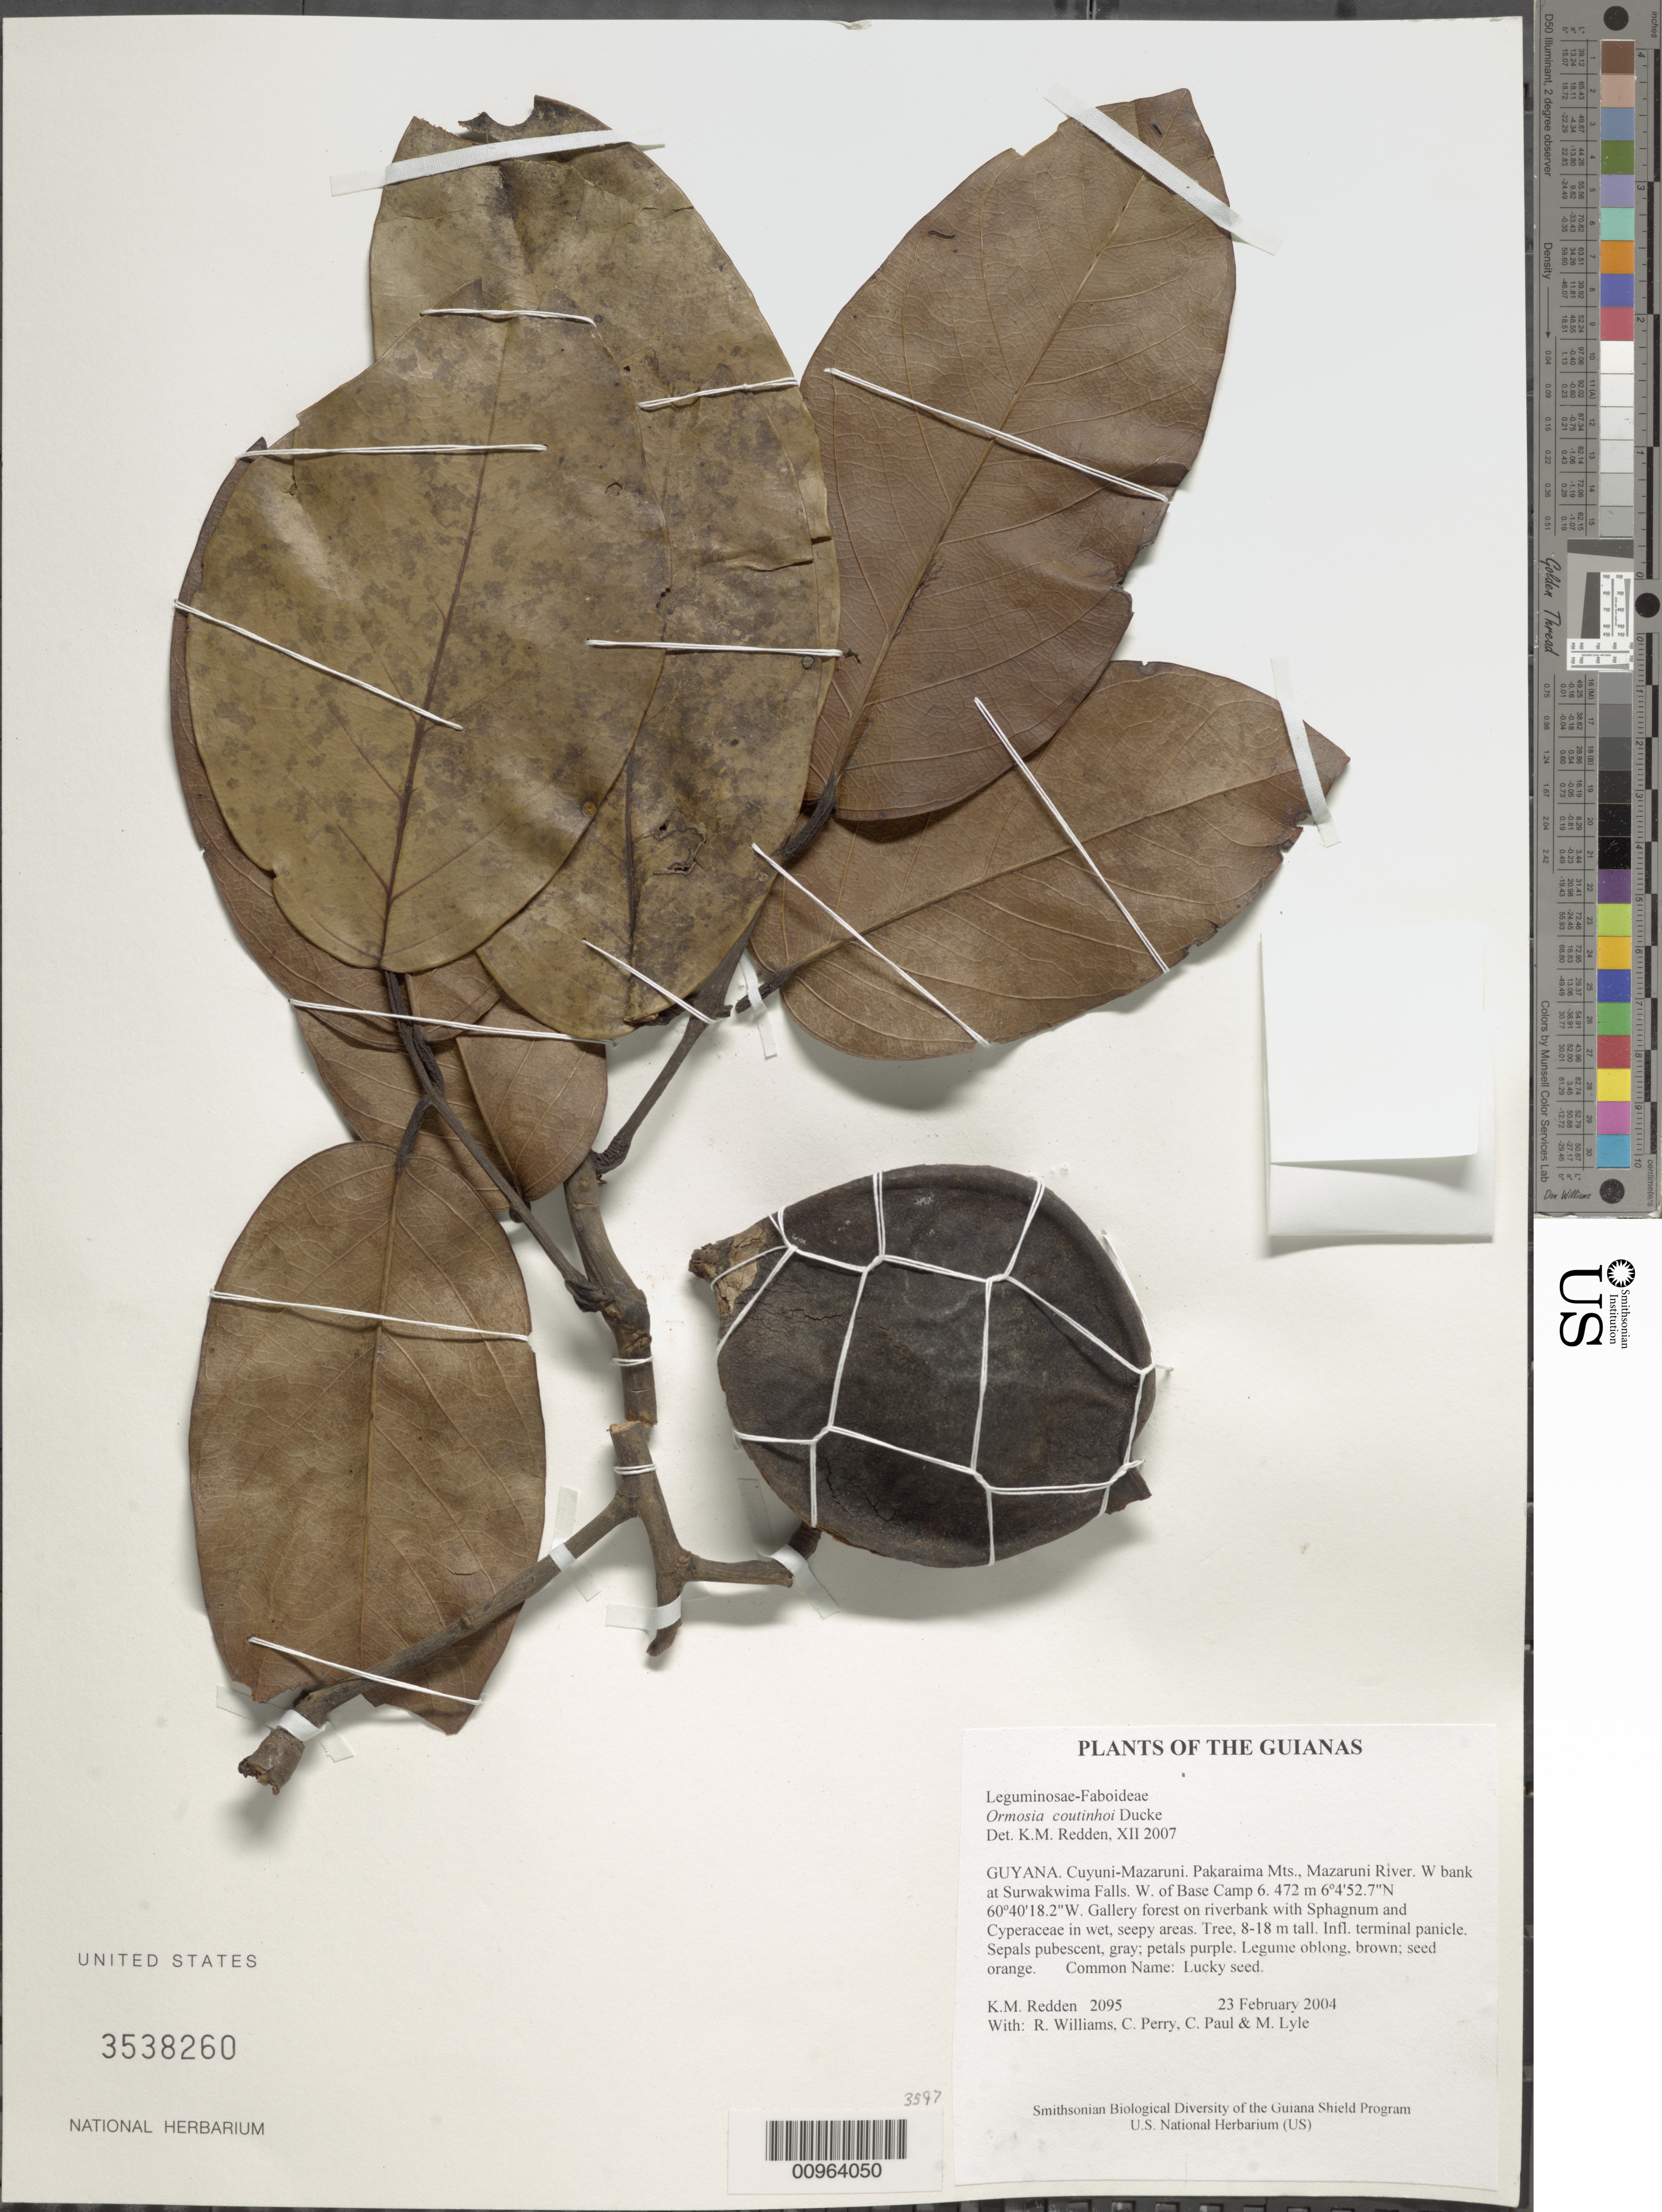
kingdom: Plantae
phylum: Tracheophyta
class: Magnoliopsida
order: Fabales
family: Fabaceae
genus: Ormosia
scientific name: Ormosia coutinhoi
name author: Ducke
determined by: Rico Arce, María de Lourdes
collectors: K. M. Redden, R. Williams, C. Perry, C. Paul & M. Lyle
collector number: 2095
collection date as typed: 23 February 2004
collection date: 2004-02-23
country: Guyana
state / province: Cuyuni-Mazaruni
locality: Pakaraima Mts., Mazaruni River. W bank at Surwakwima Falls. W. of Base Camp 6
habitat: Gallery forest on riverbank with Sphagnum and Cyperaceae in wet, seepy areas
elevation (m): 472